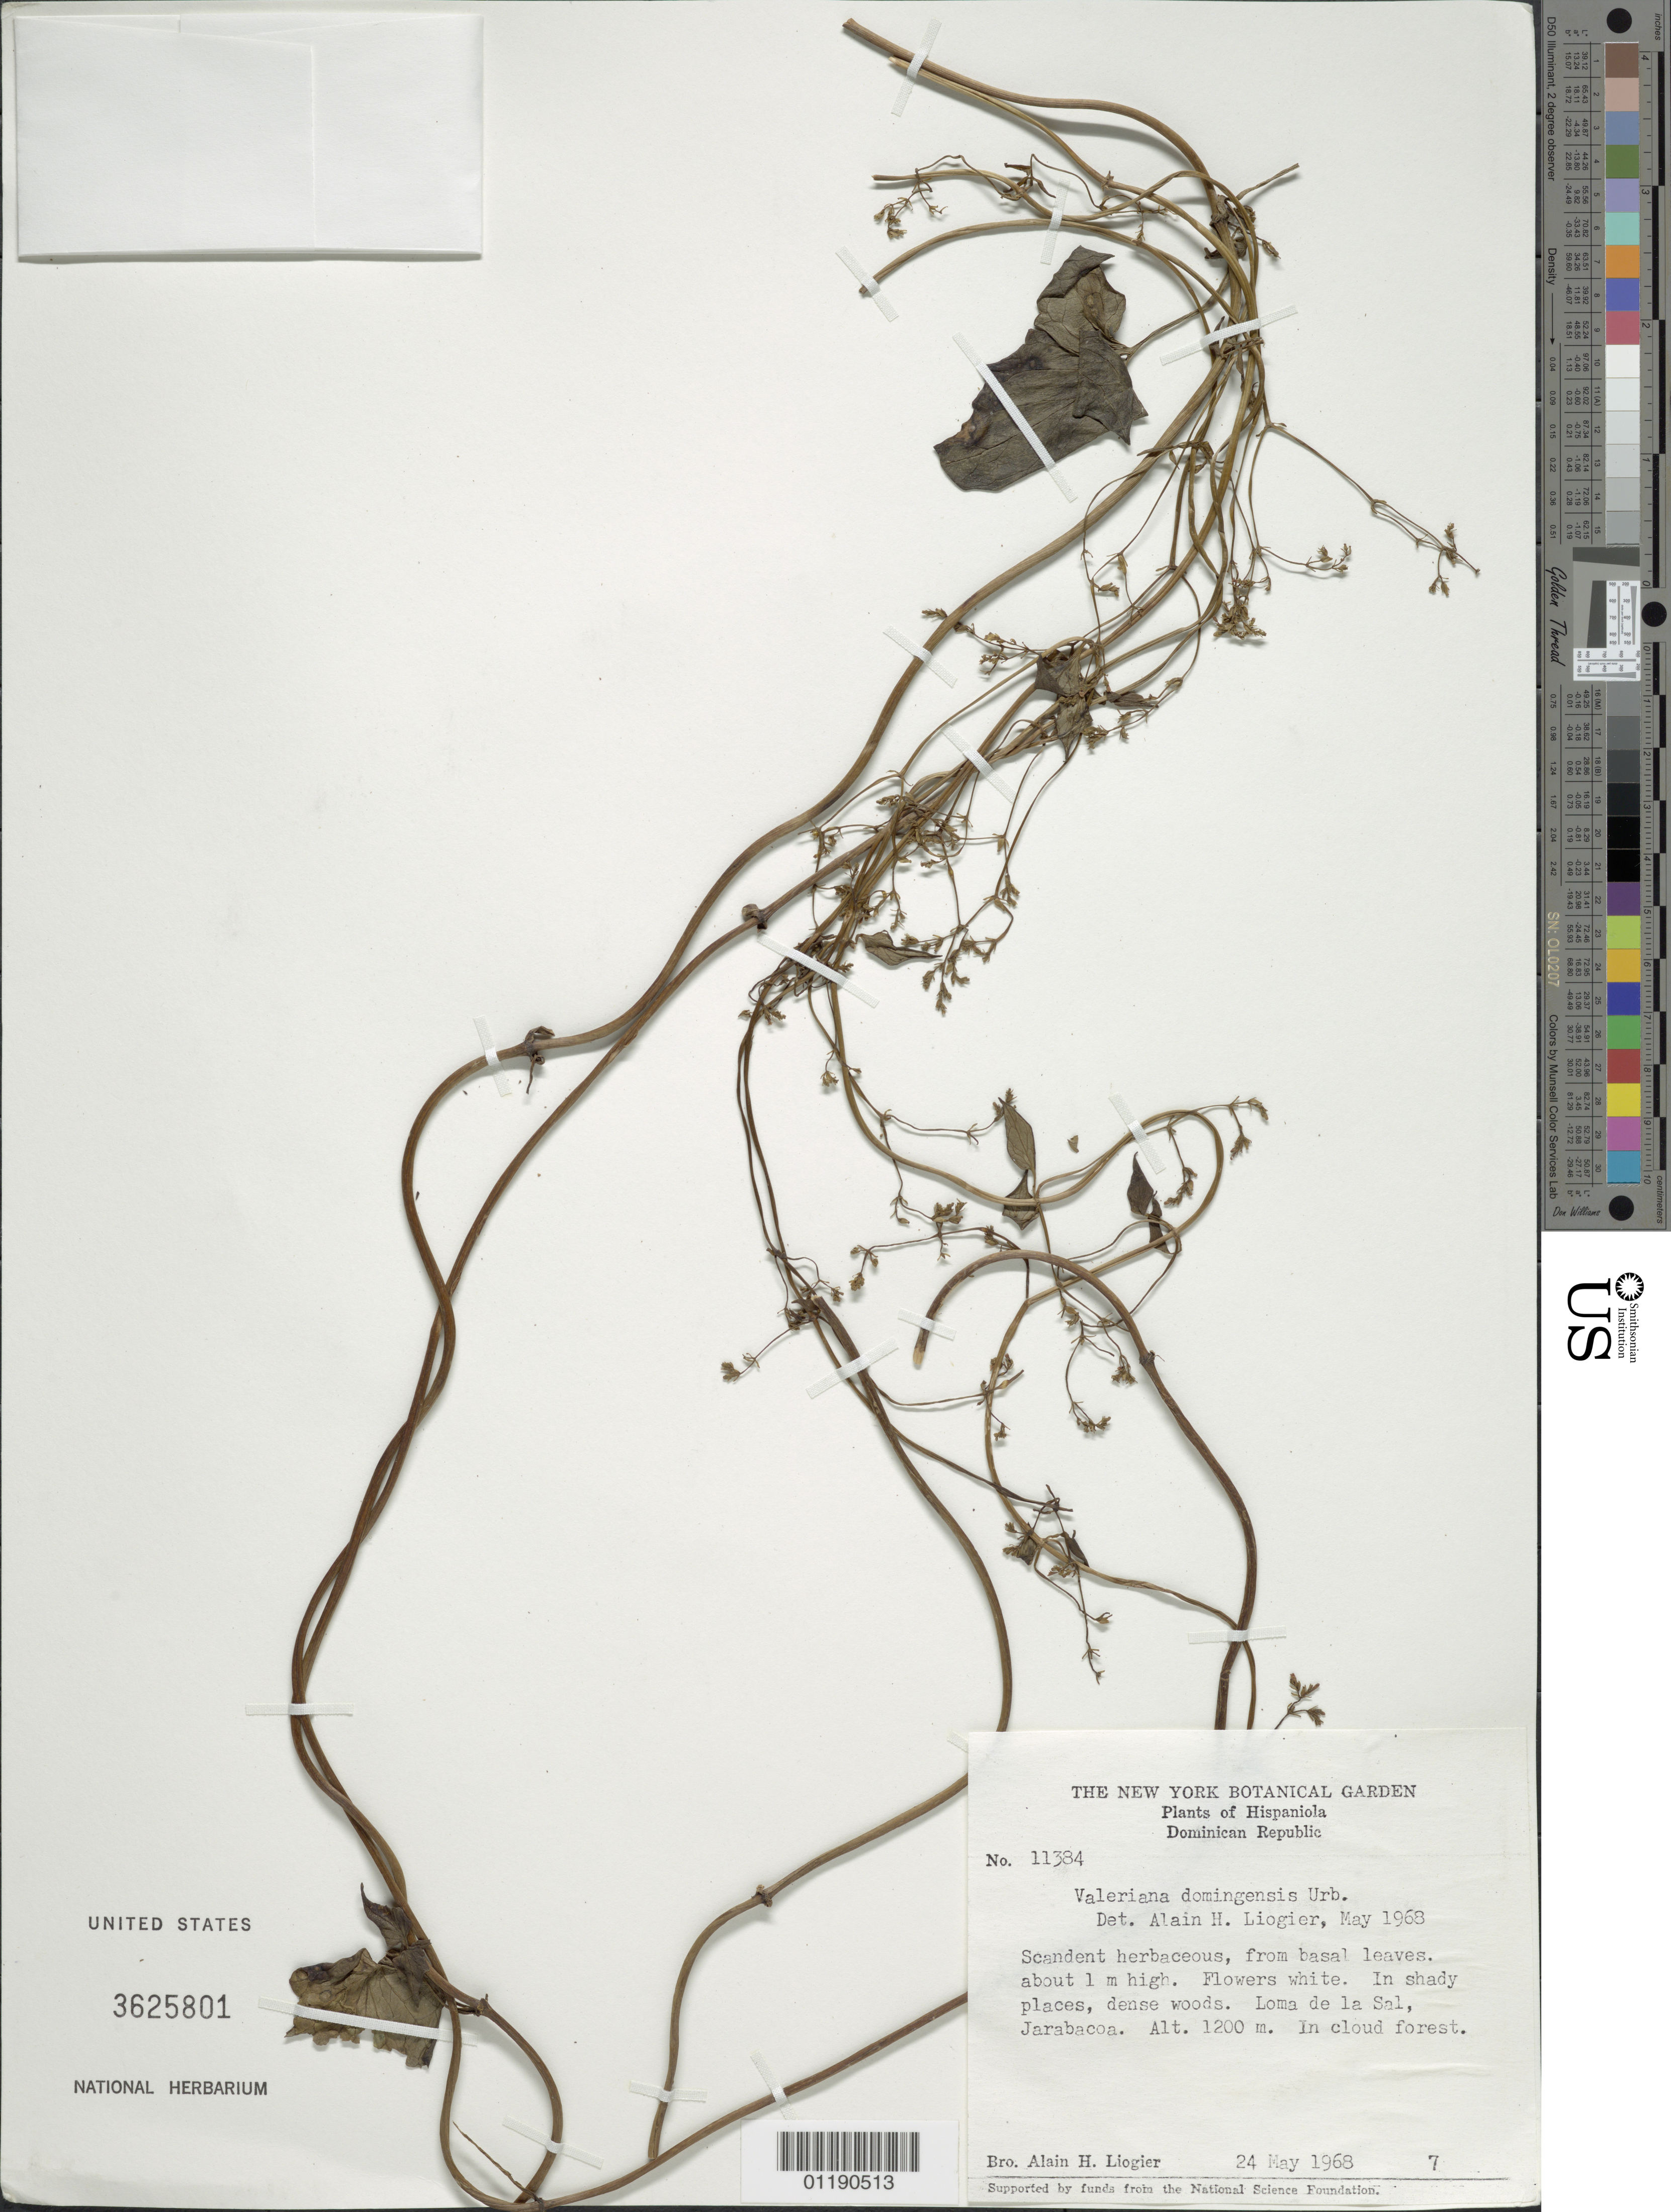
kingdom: Plantae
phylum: Tracheophyta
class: Magnoliopsida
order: Dipsacales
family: Caprifoliaceae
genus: Valeriana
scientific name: Valeriana domingensis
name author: Urb.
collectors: A. H. Liogier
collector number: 11384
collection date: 1968-05-24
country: Dominican Republic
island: Hispaniola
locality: Loma de la Sal, Jarabacoa.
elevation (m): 1200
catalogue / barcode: US 3625801